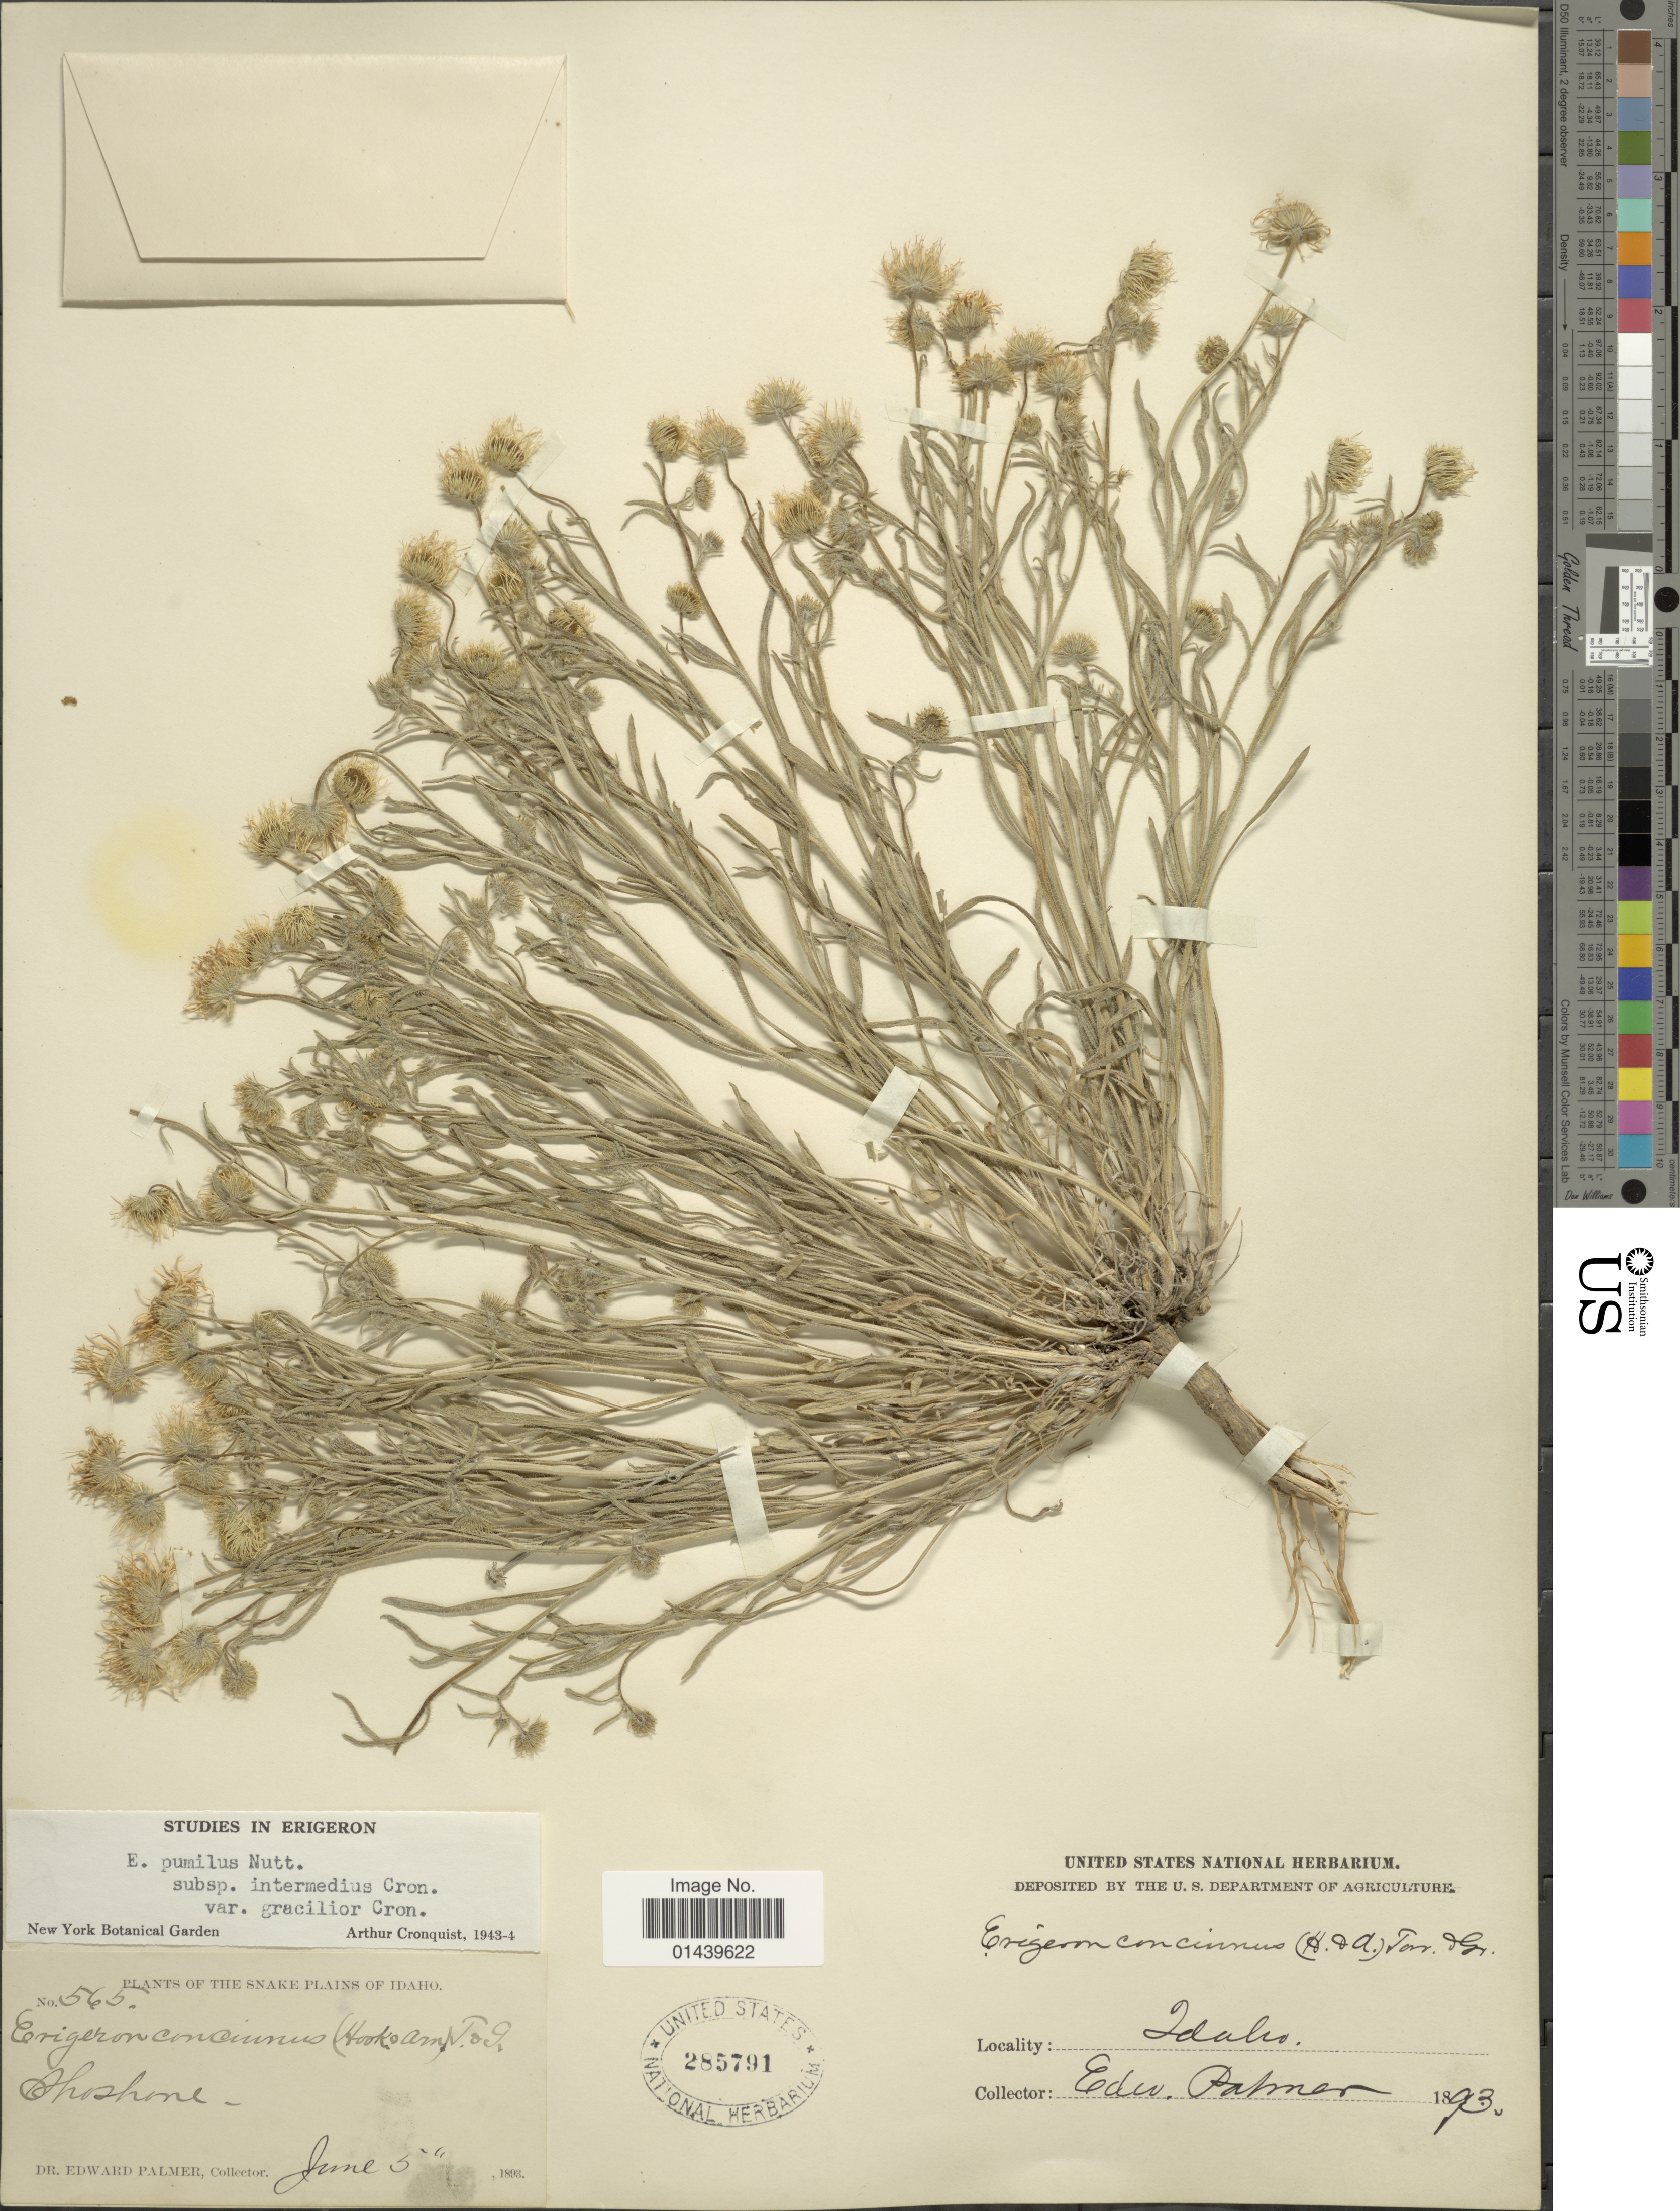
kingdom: Plantae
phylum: Tracheophyta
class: Magnoliopsida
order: Asterales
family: Asteraceae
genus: Erigeron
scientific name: Erigeron pumilus subsp. intermedius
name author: Cronq.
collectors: E. Palmer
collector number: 565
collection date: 1893-06-05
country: United States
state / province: Idaho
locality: Shoshone.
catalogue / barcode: US 285791